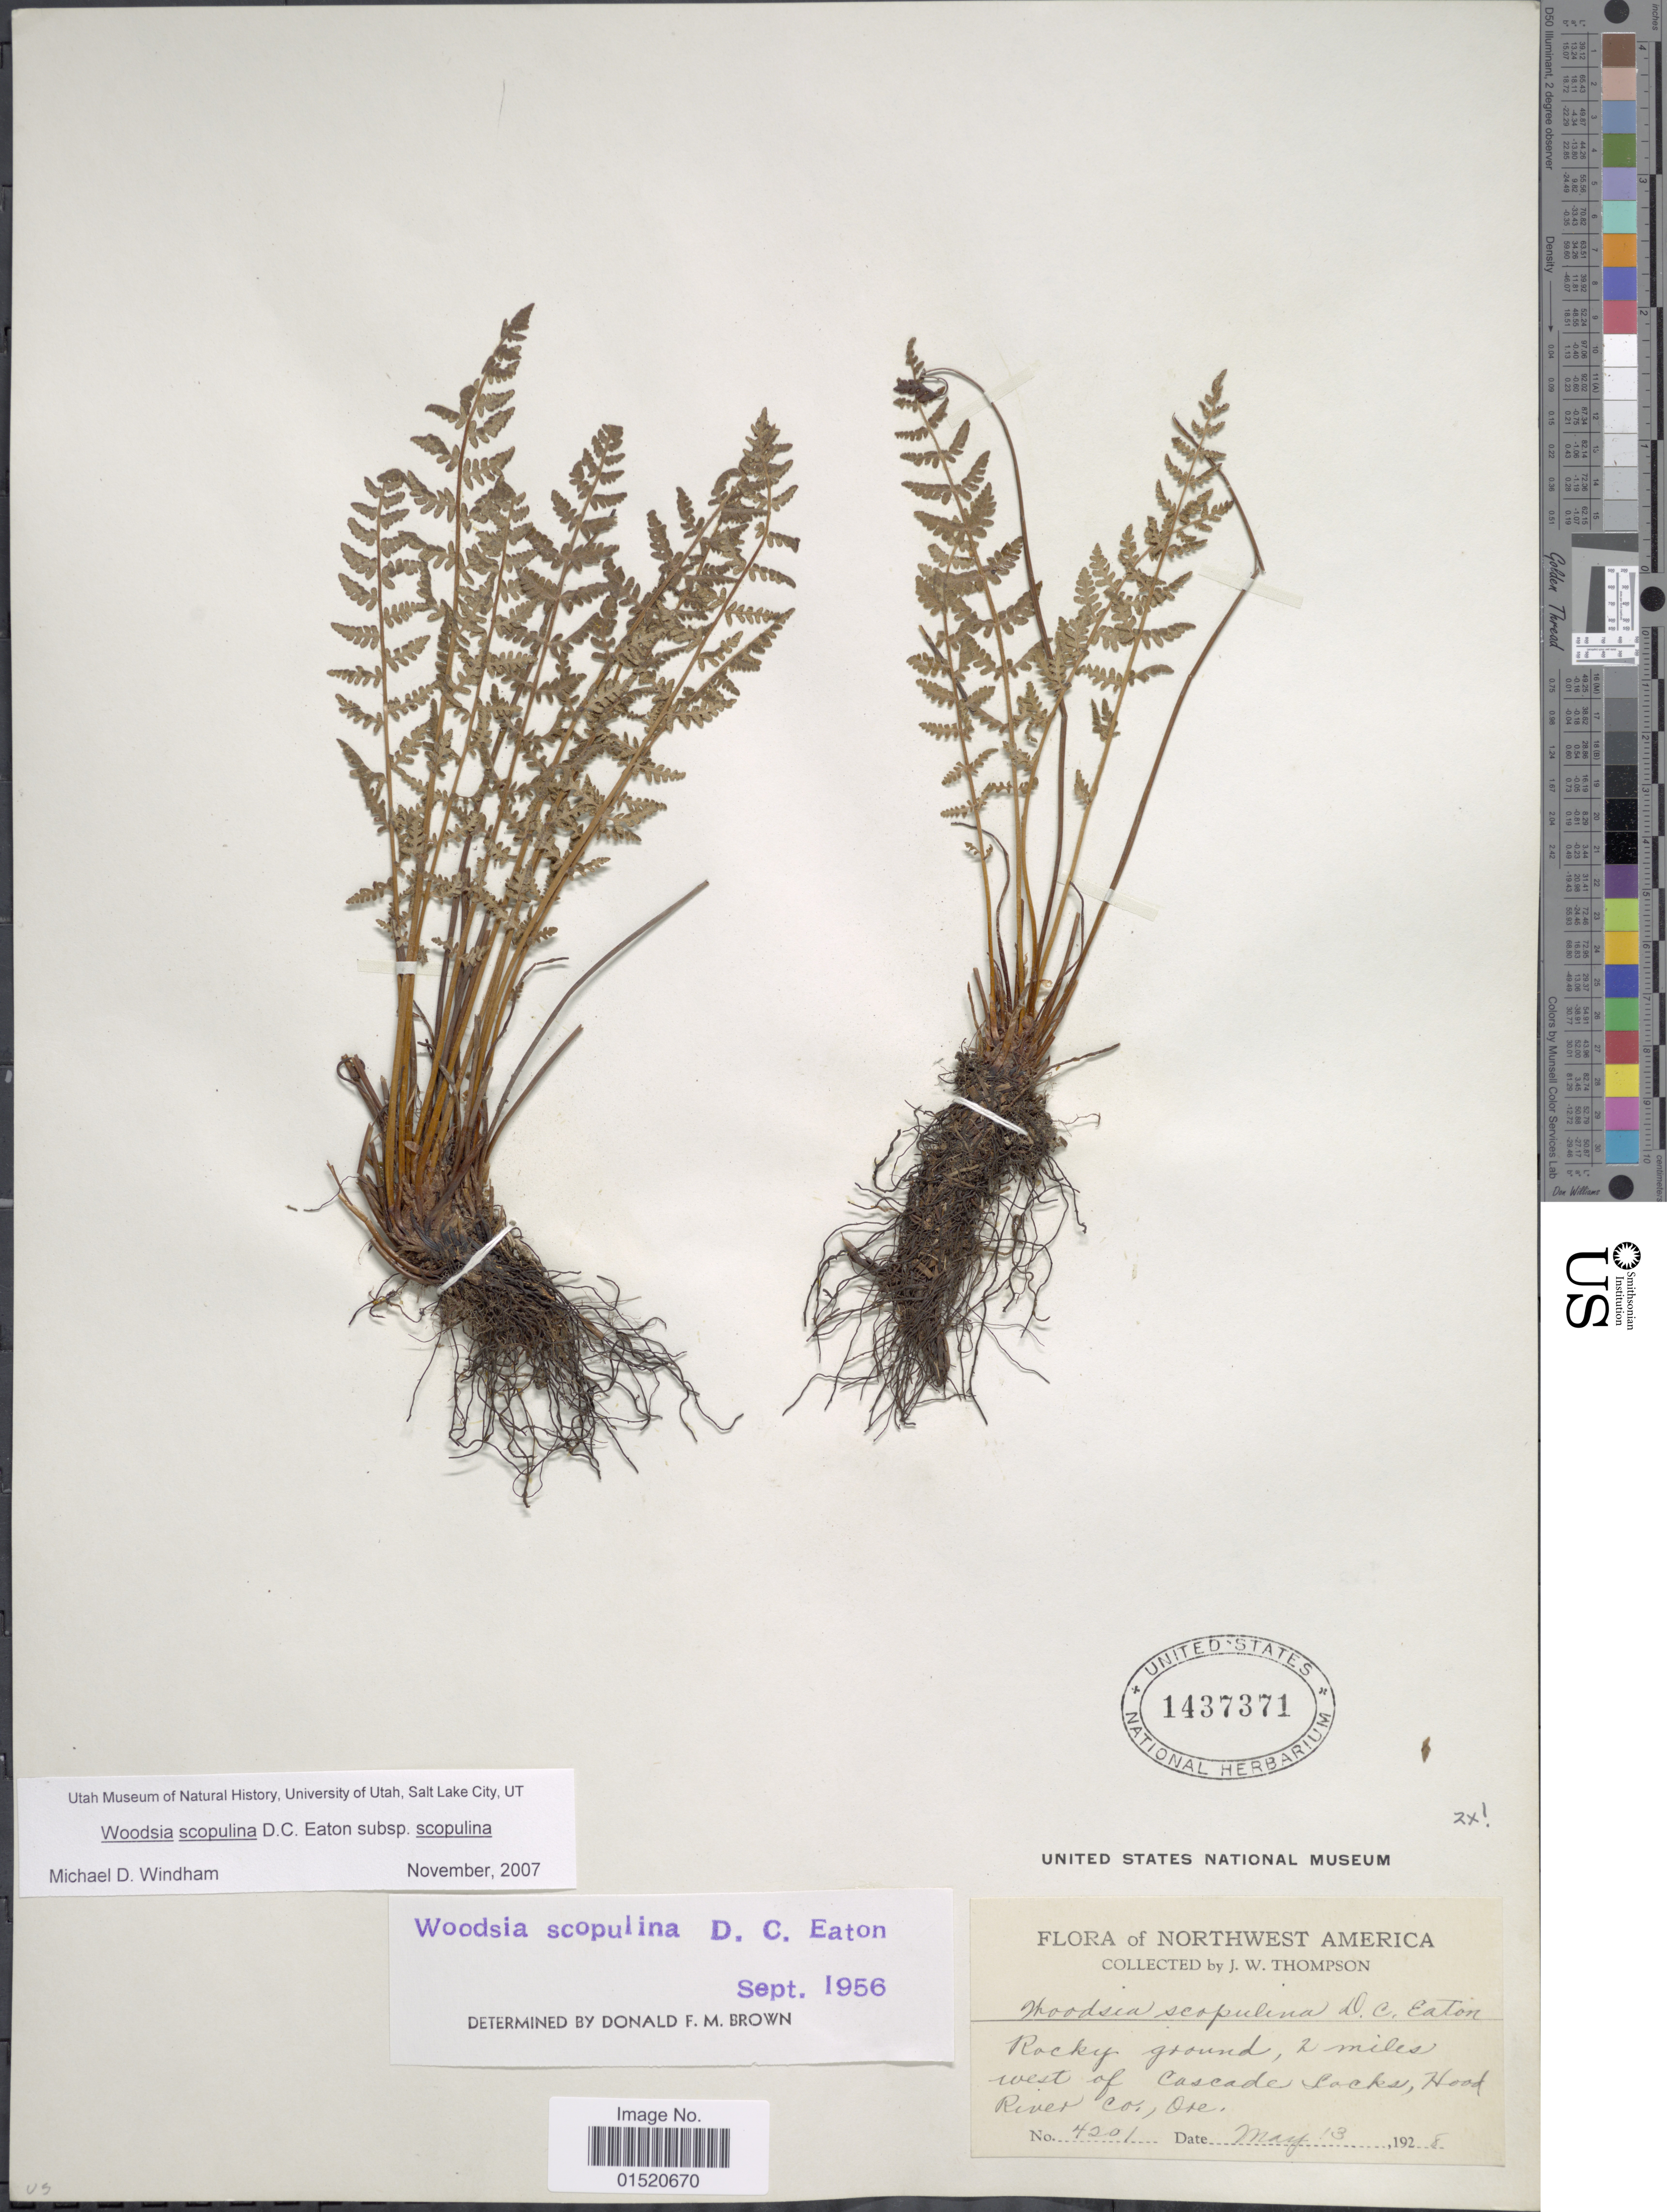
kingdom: Plantae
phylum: Tracheophyta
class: Polypodiopsida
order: Polypodiales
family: Woodsiaceae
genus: Woodsia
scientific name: Woodsia scopulina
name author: D.C. Eaton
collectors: J. W. Thompson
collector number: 4201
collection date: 1928-05-13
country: United States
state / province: Oregon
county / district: Hood River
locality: Northwest America, Rocky ground, 2 miles west of Cascada Lacks, Hood River Co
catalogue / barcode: US 1437371